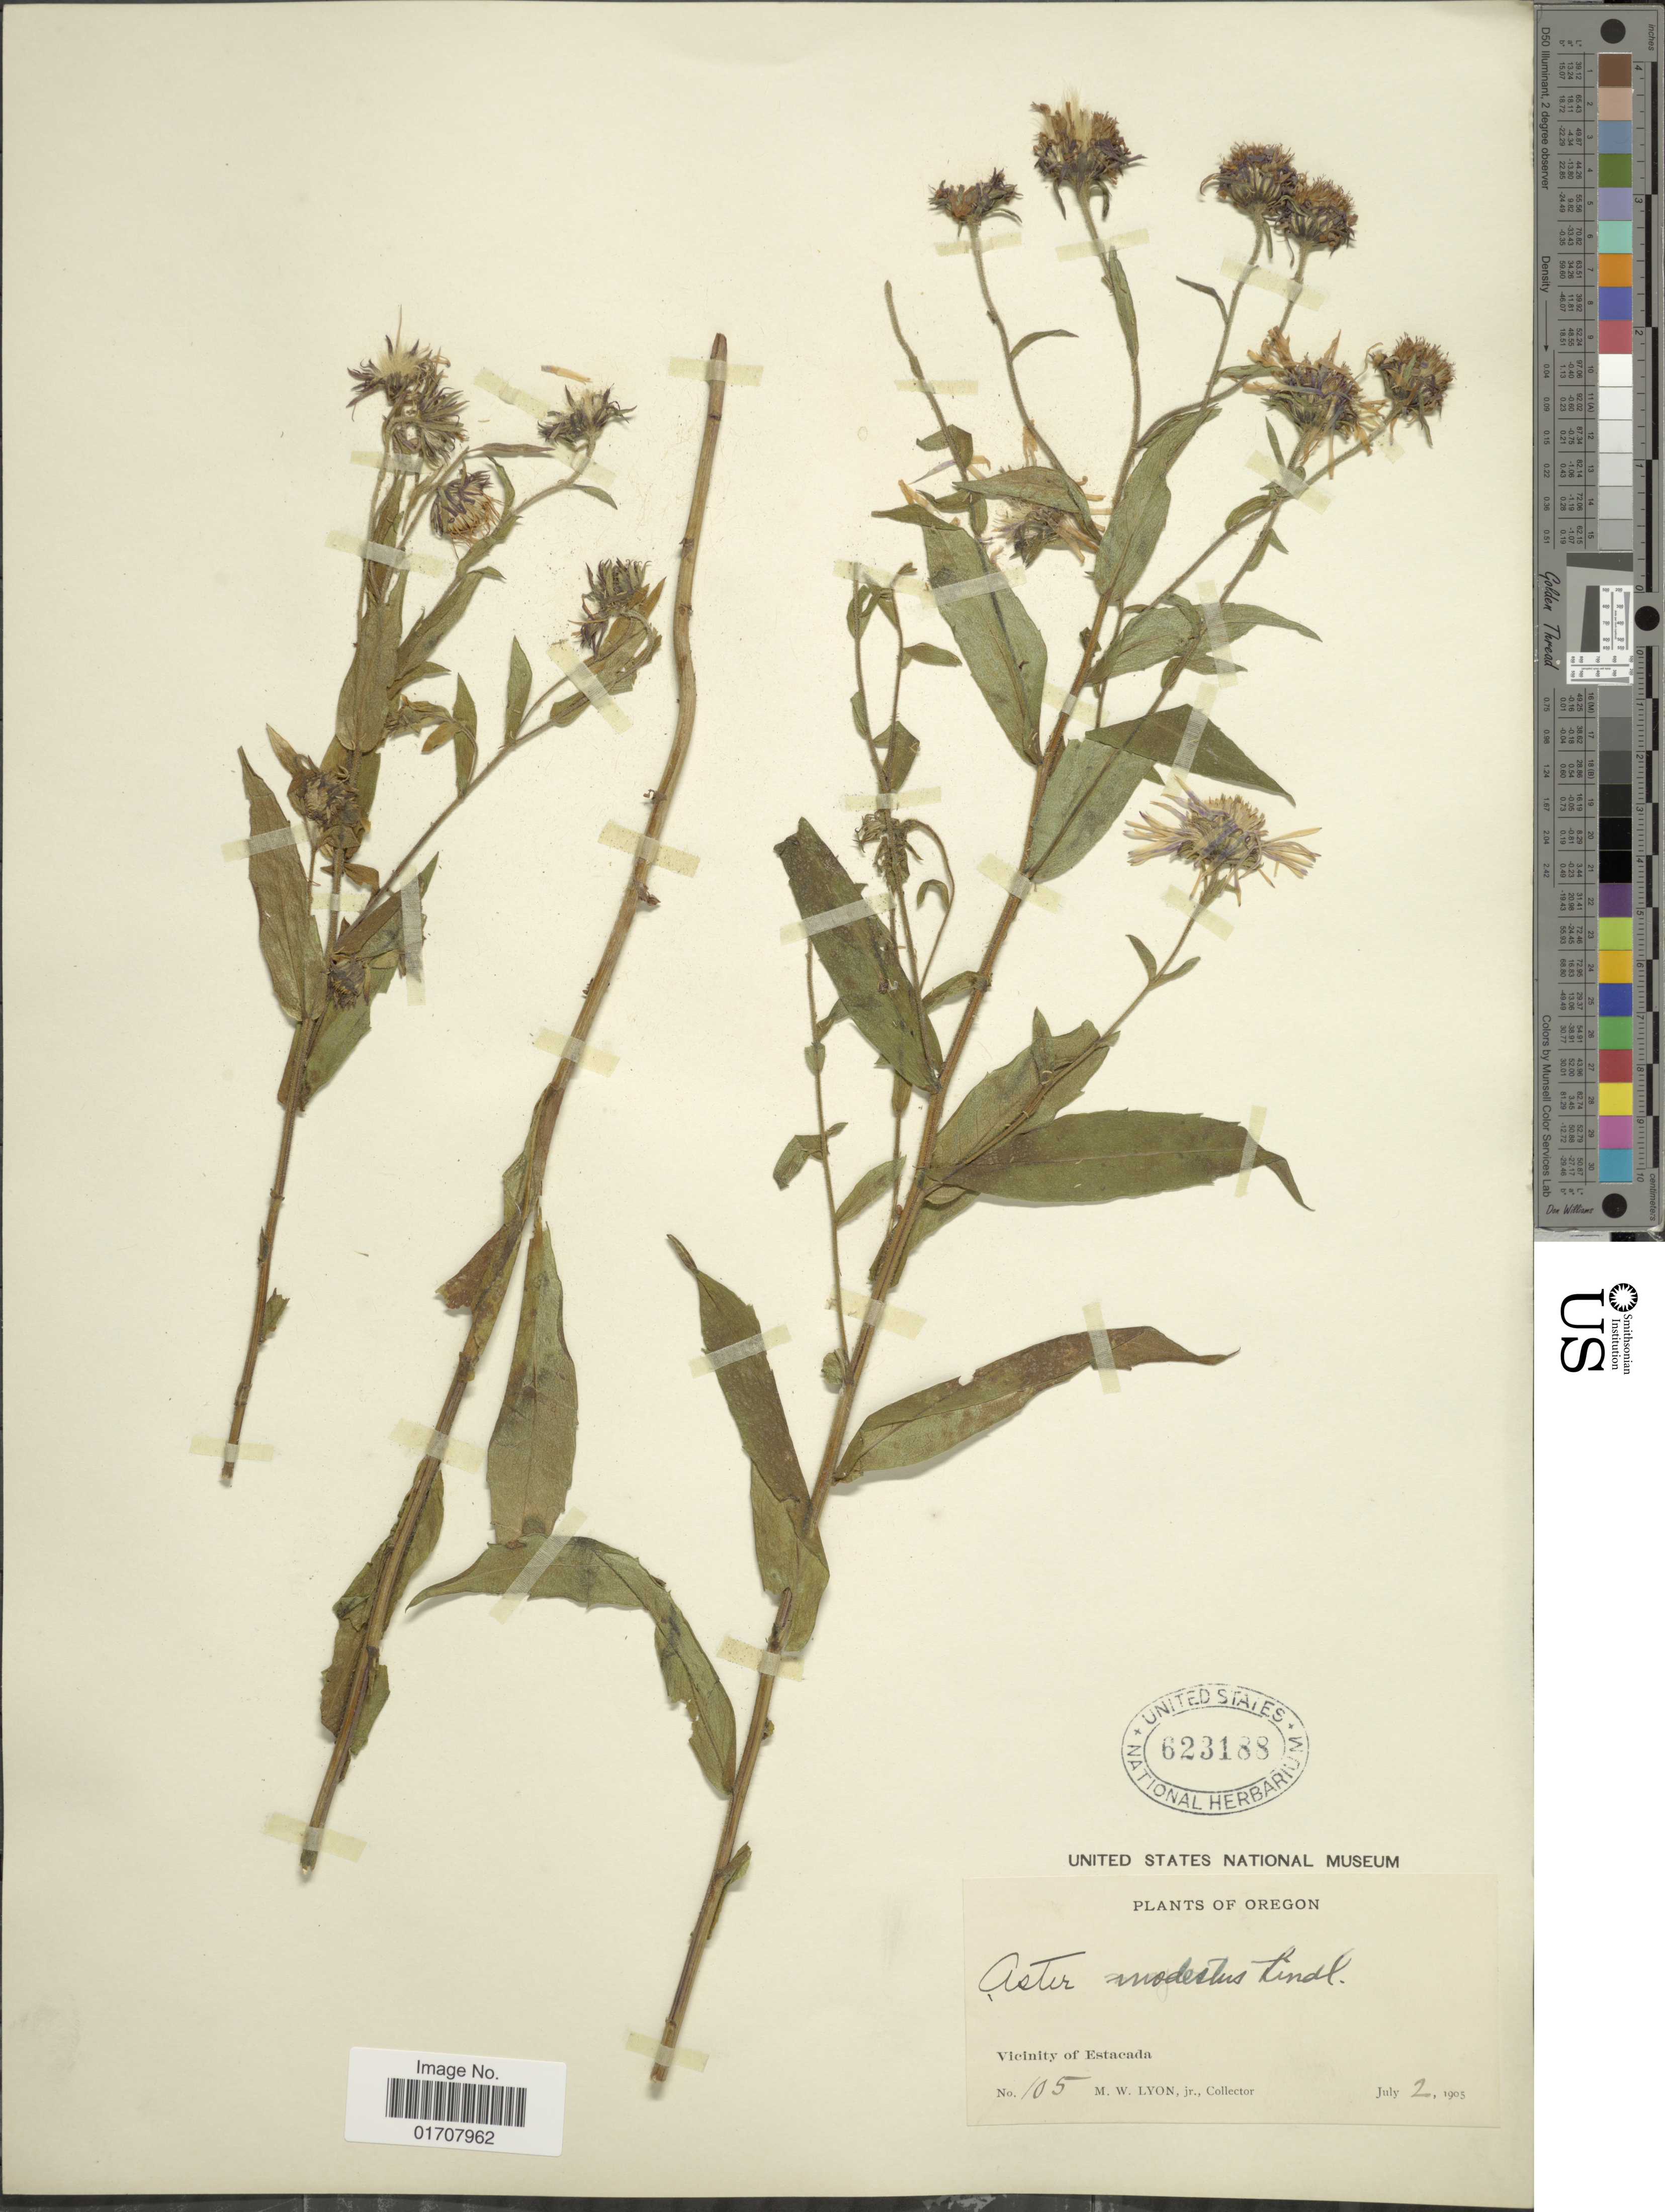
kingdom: Plantae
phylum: Tracheophyta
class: Magnoliopsida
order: Asterales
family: Asteraceae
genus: Canadanthus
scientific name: Canadanthus modestus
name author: (Lindl.) G.L. Nesom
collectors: M. Lyon Jr.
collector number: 105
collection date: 1905-07-02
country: United States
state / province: Oregon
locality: Vicinity of Estacada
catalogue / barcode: US 623188